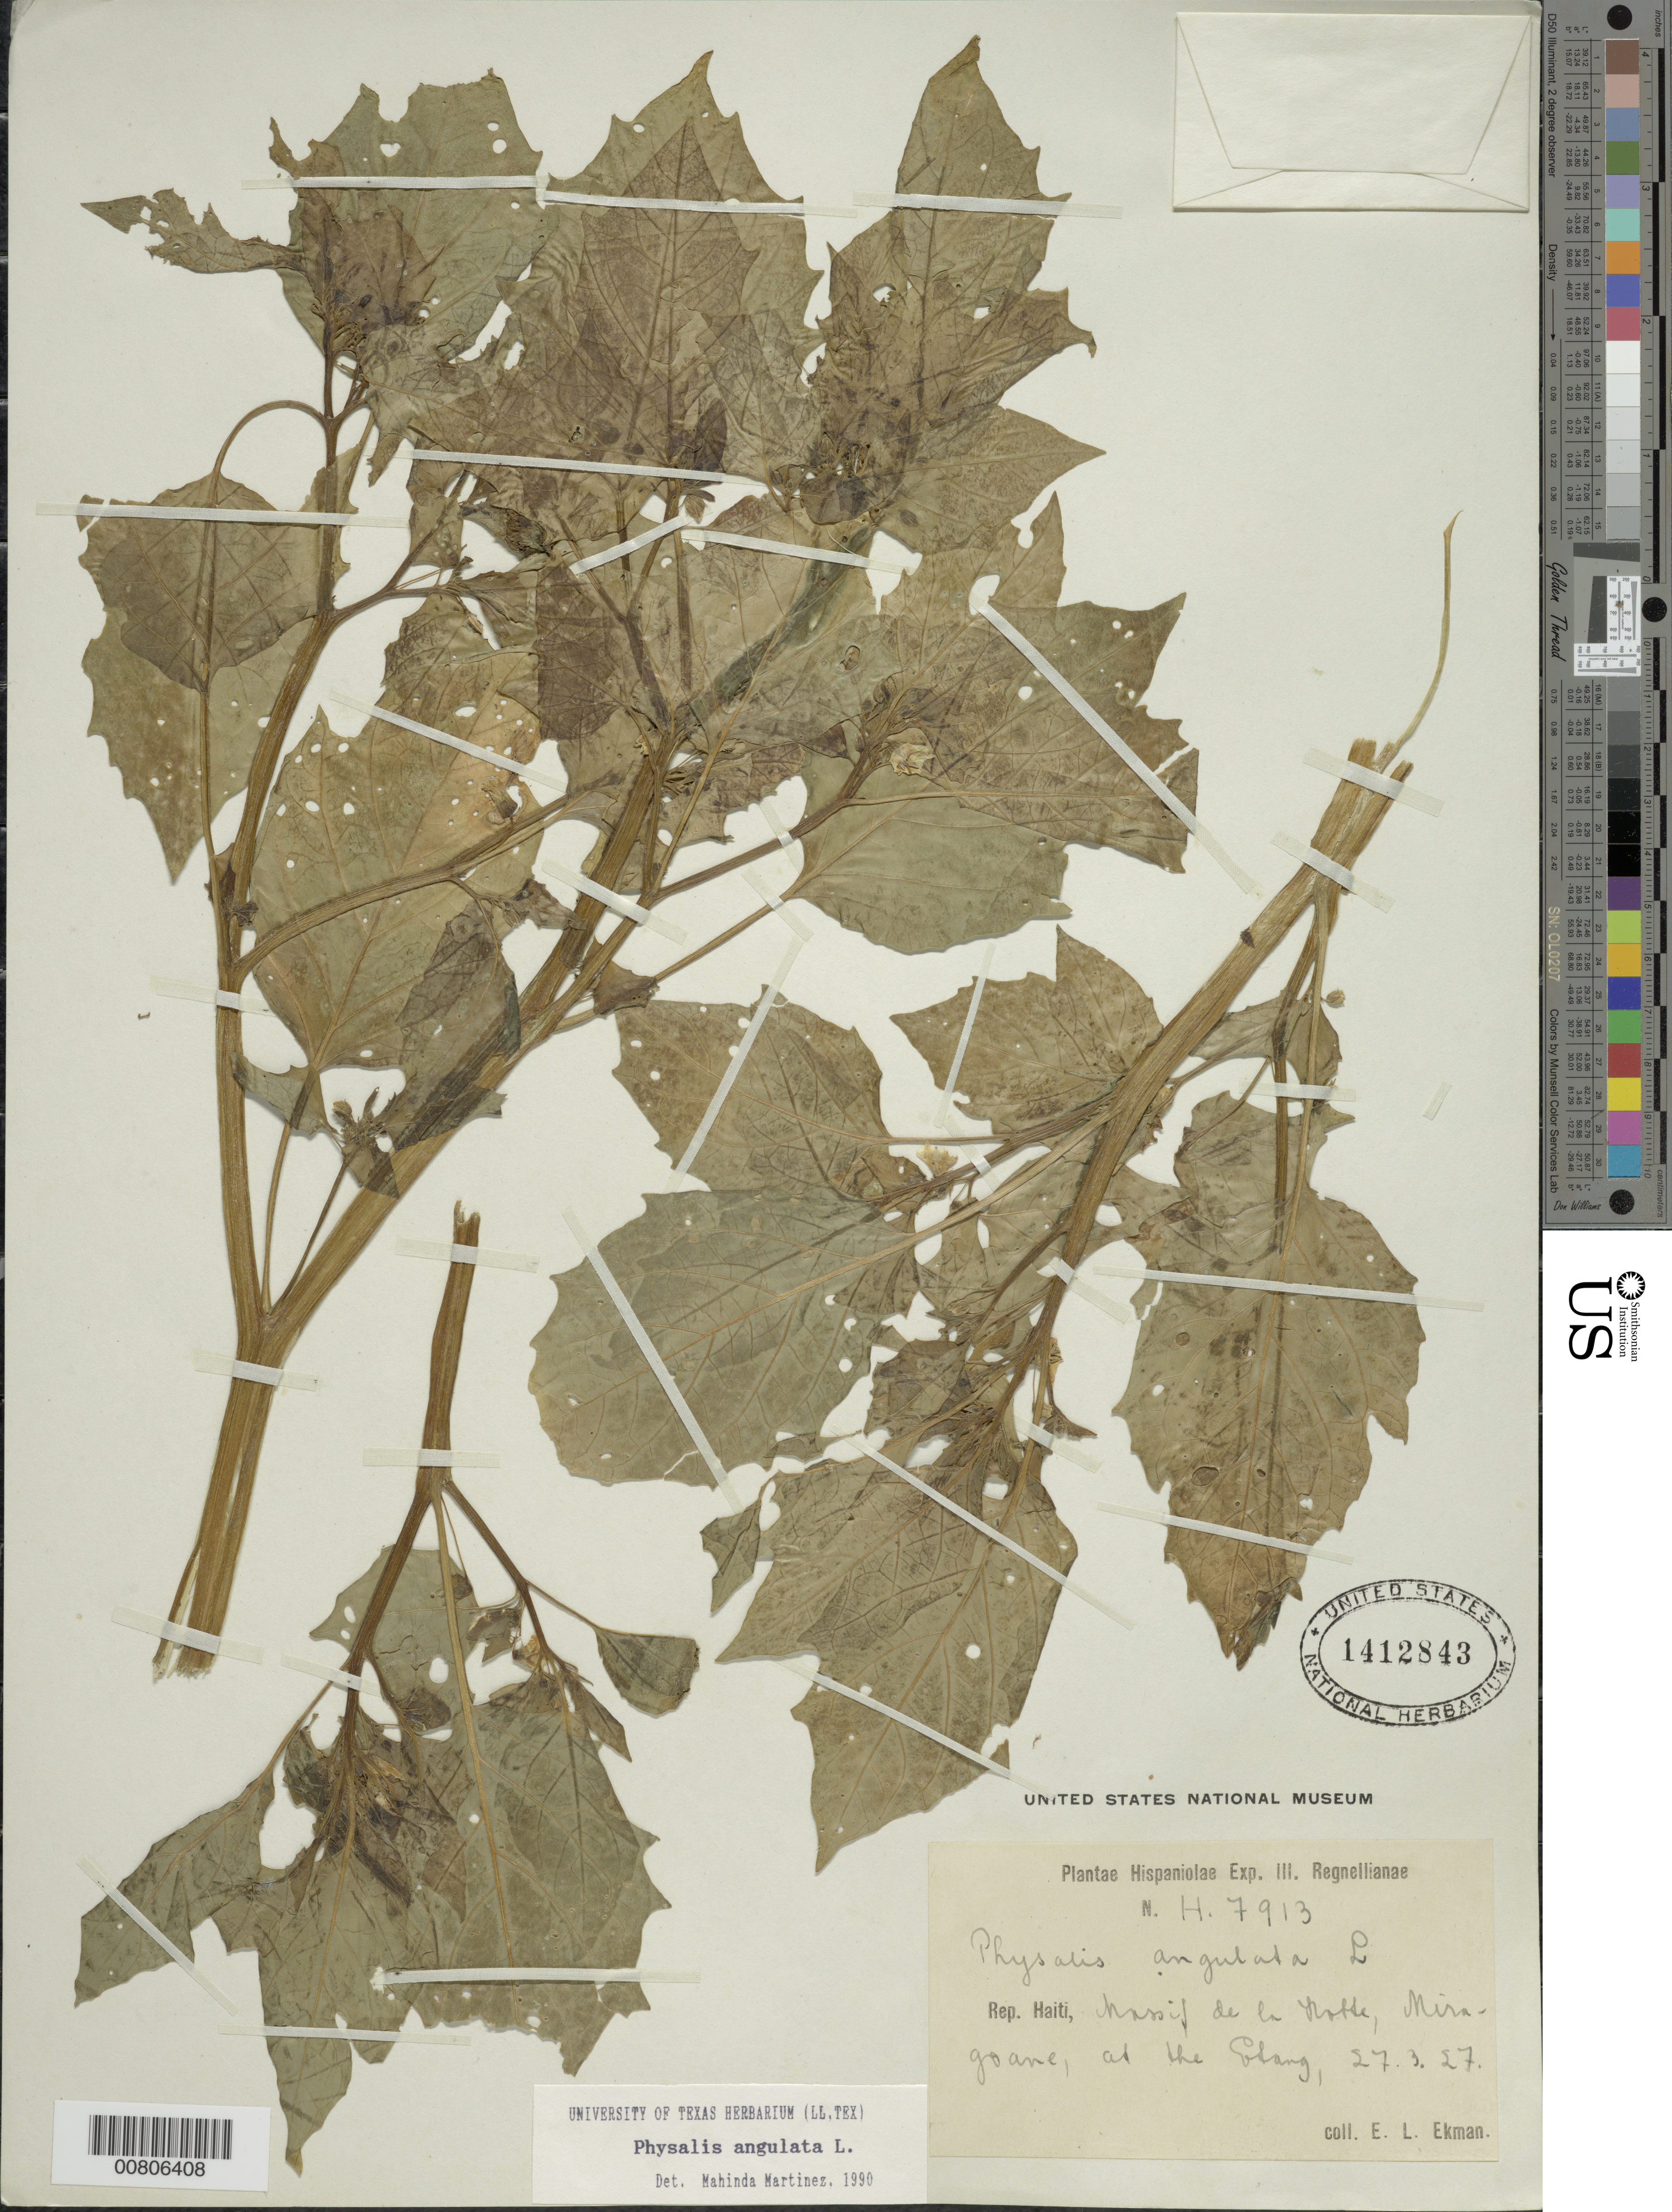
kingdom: Plantae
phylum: Tracheophyta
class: Magnoliopsida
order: Solanales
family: Solanaceae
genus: Physalis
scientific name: Physalis angulata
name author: L.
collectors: E. L. Ekman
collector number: H 7913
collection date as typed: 27 Mar 1927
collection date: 1927-03-27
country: Haiti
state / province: Grand'Anse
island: Hispaniola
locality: Massif de la Hotte, Miragoane, at the Etang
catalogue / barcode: US 1412843